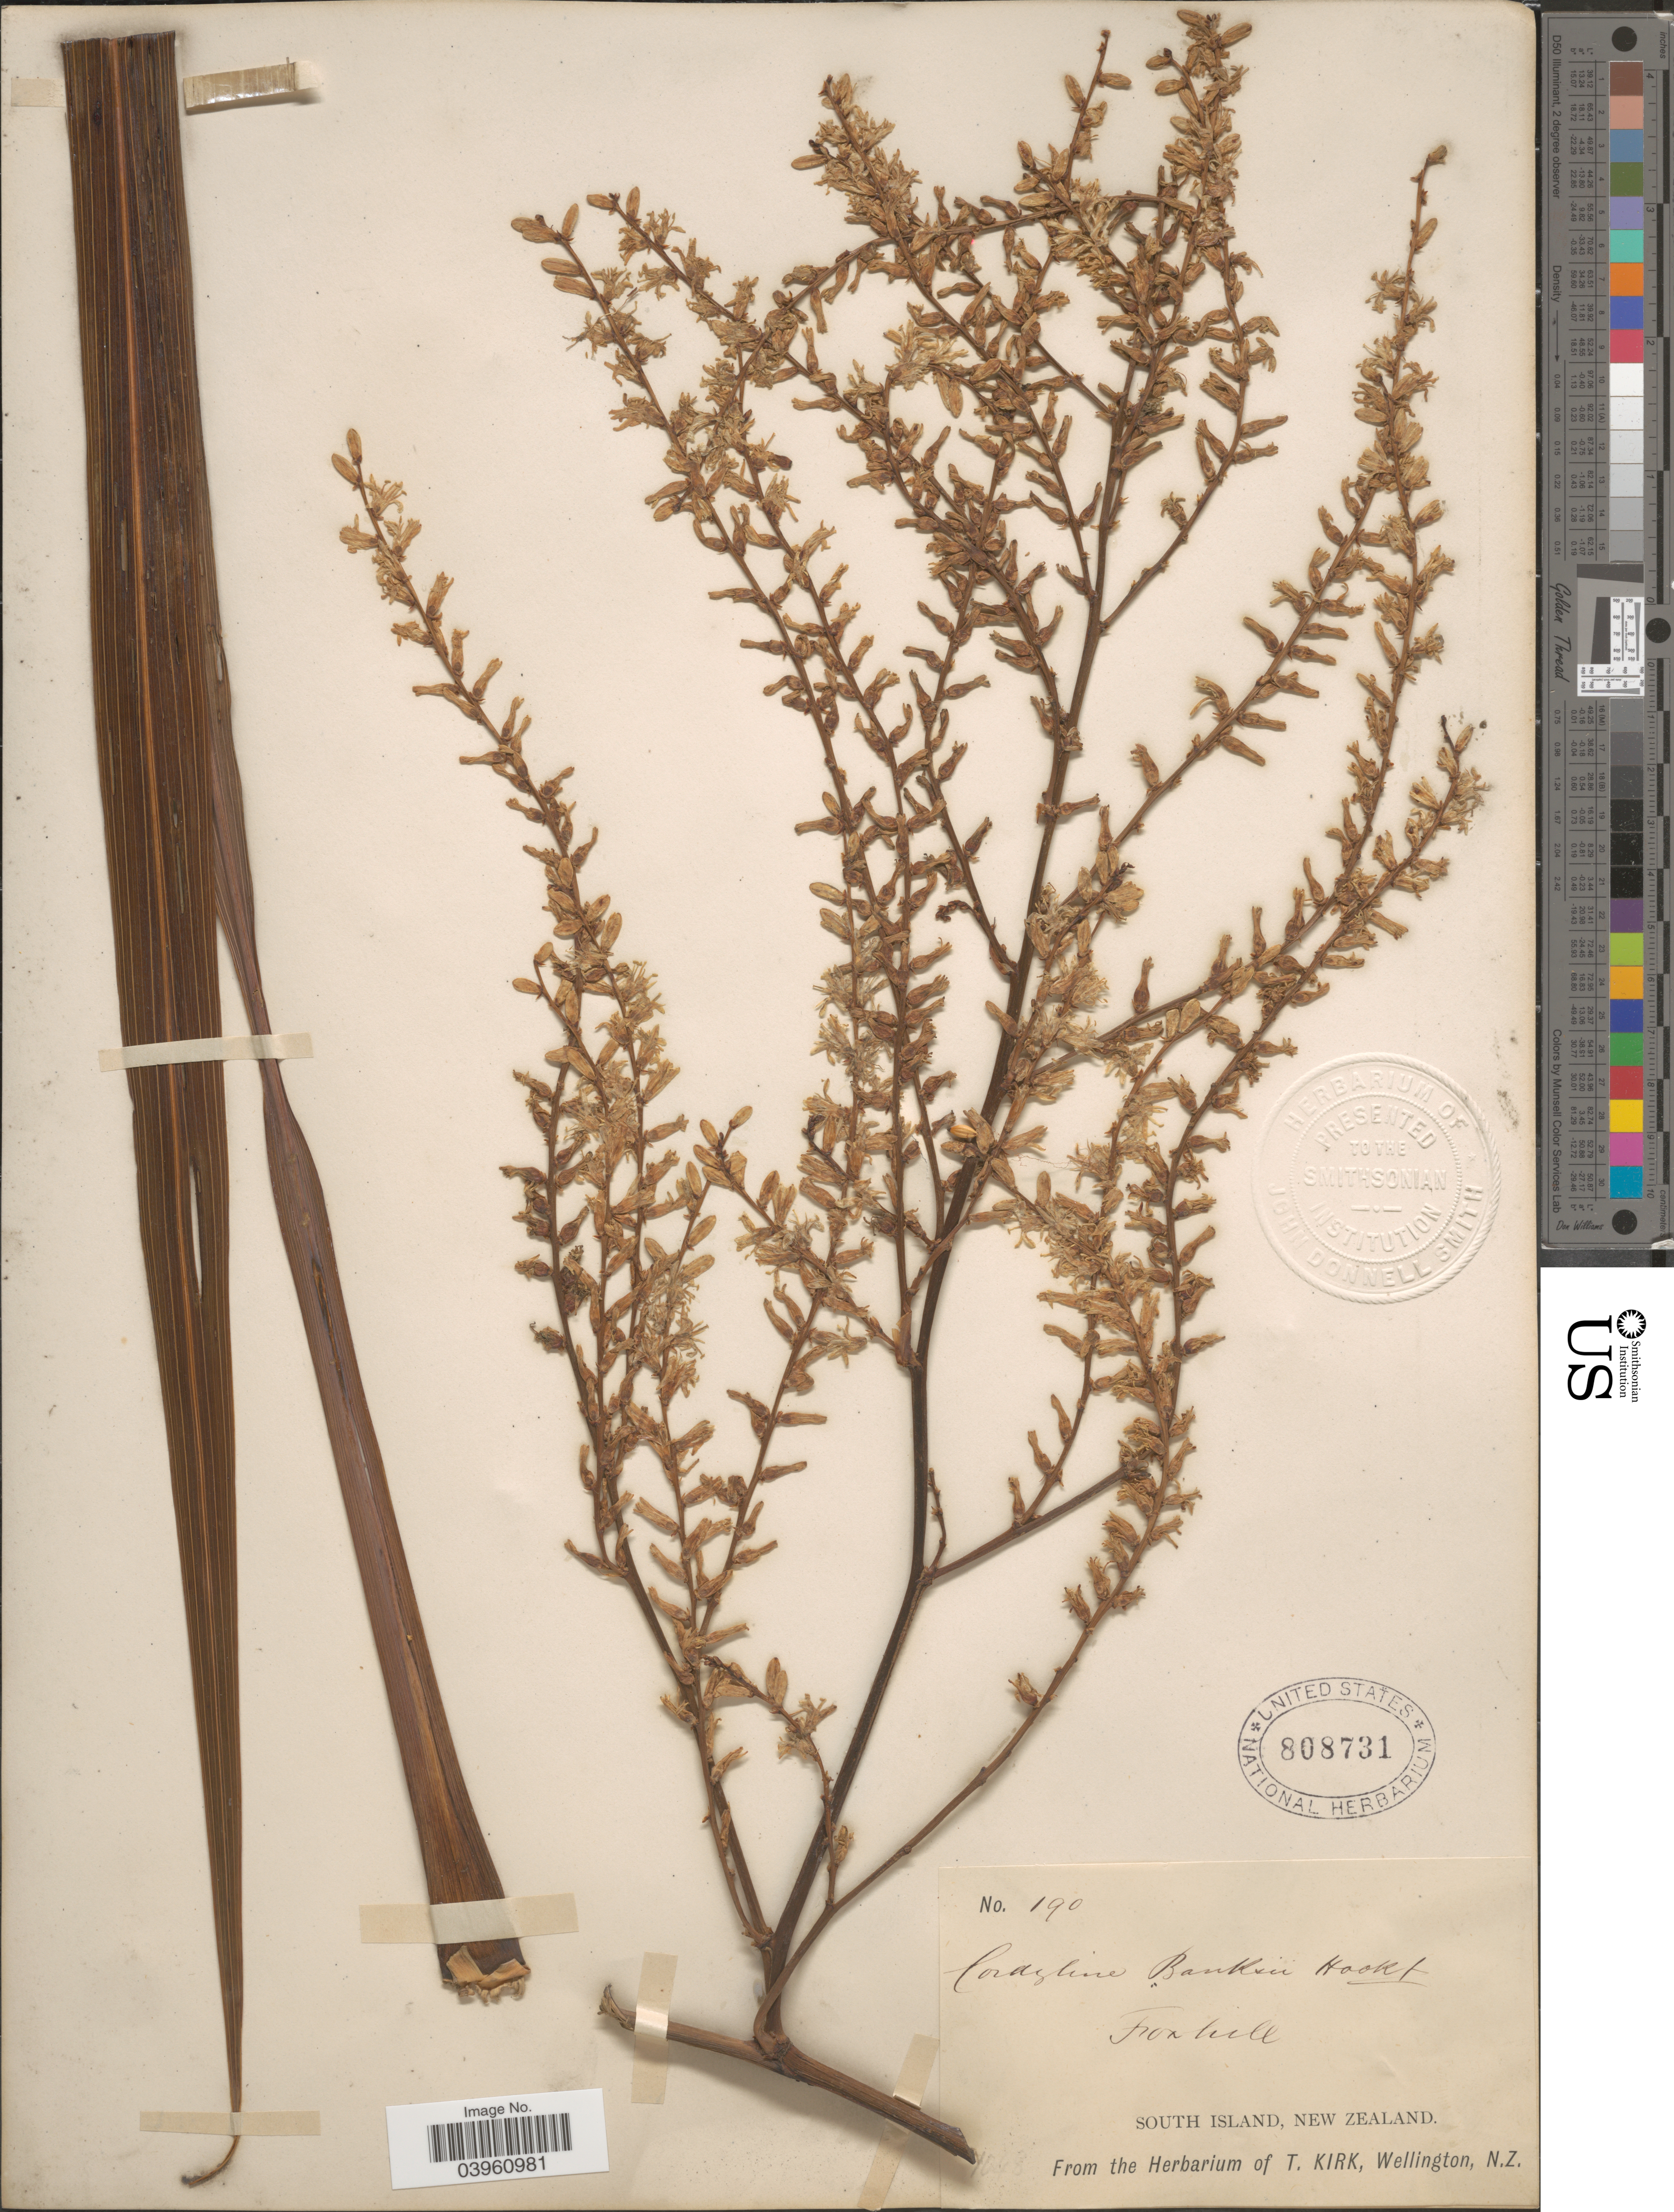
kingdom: Plantae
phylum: Tracheophyta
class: Liliopsida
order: Asparagales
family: Asparagaceae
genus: Cordyline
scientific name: Cordyline banksii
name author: Hook. f.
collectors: ex herb. T. Kirk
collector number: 190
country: New Zealand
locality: Fox hill. South Island.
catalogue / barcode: US 808731